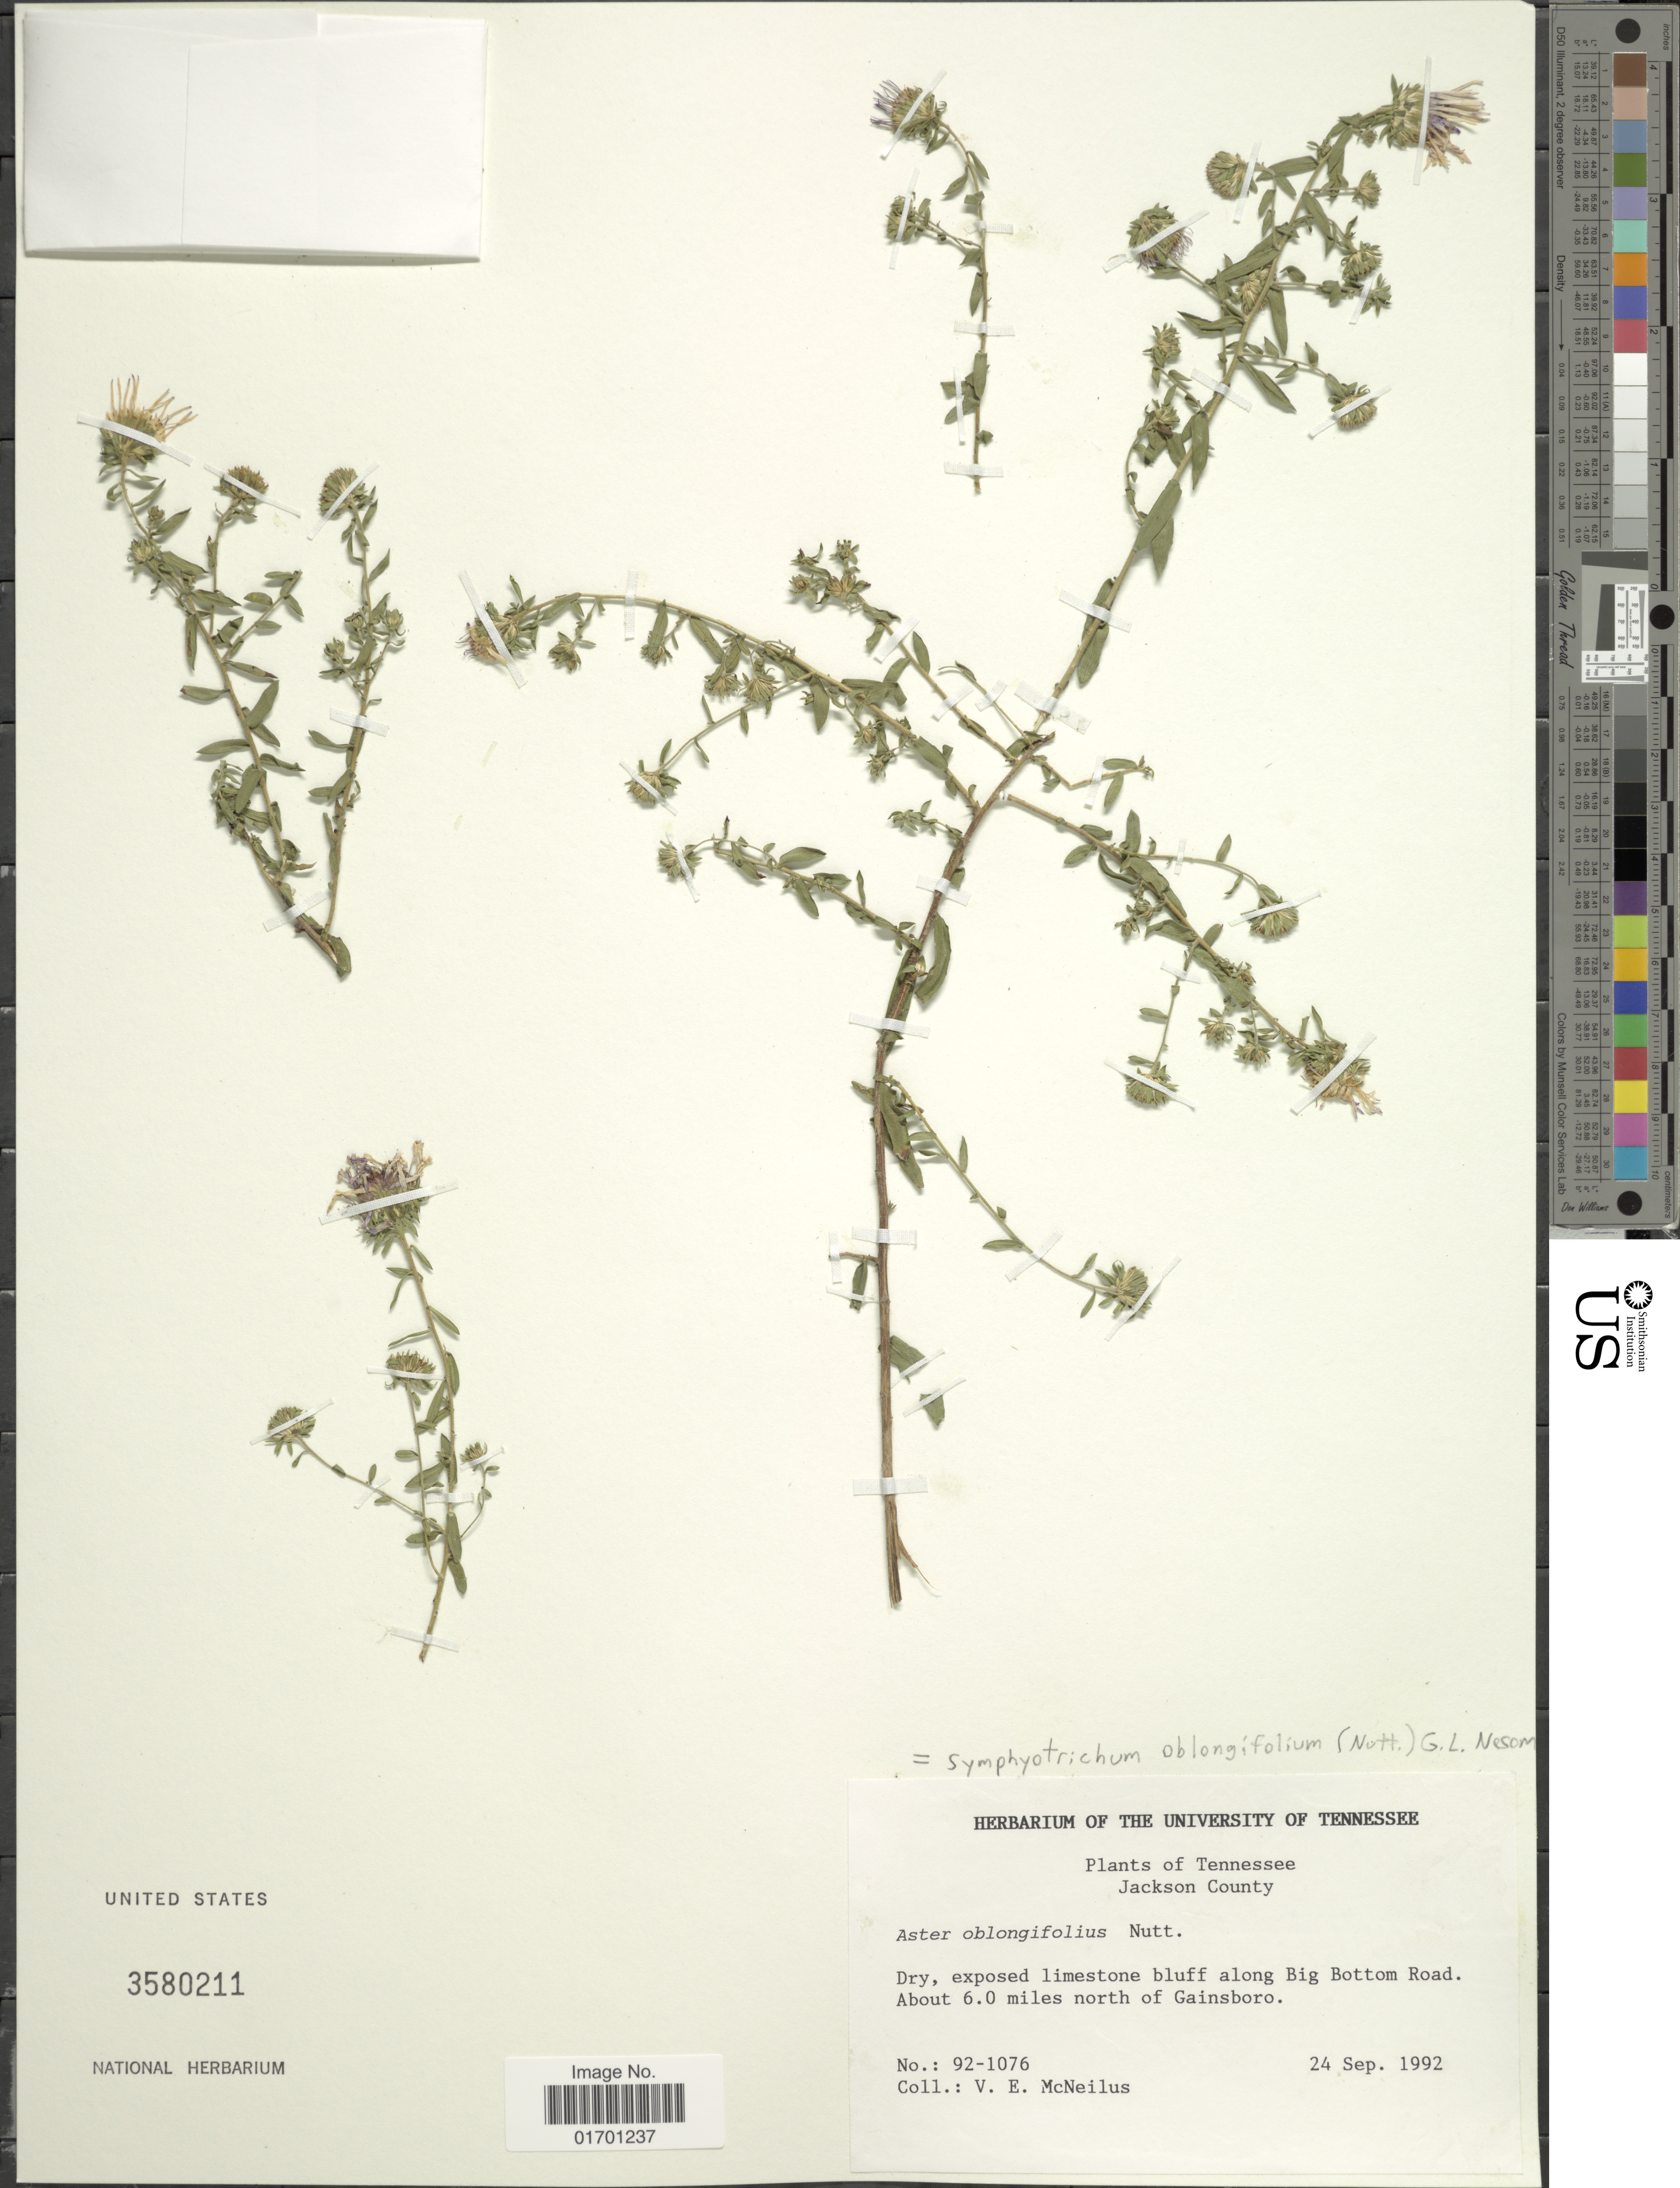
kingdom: Plantae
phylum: Tracheophyta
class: Magnoliopsida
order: Asterales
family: Asteraceae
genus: Symphyotrichum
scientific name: Symphyotrichum oblongifolium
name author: (Nutt.) G.L. Nesom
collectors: V. Mcneilus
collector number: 92-1076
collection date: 1992-09-24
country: United States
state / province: Tennessee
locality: Jackson county, Dry, exposed limestone bluff along Big Bottom Road, About 6.0 miles north of Gainsboro.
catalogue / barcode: US 3580211